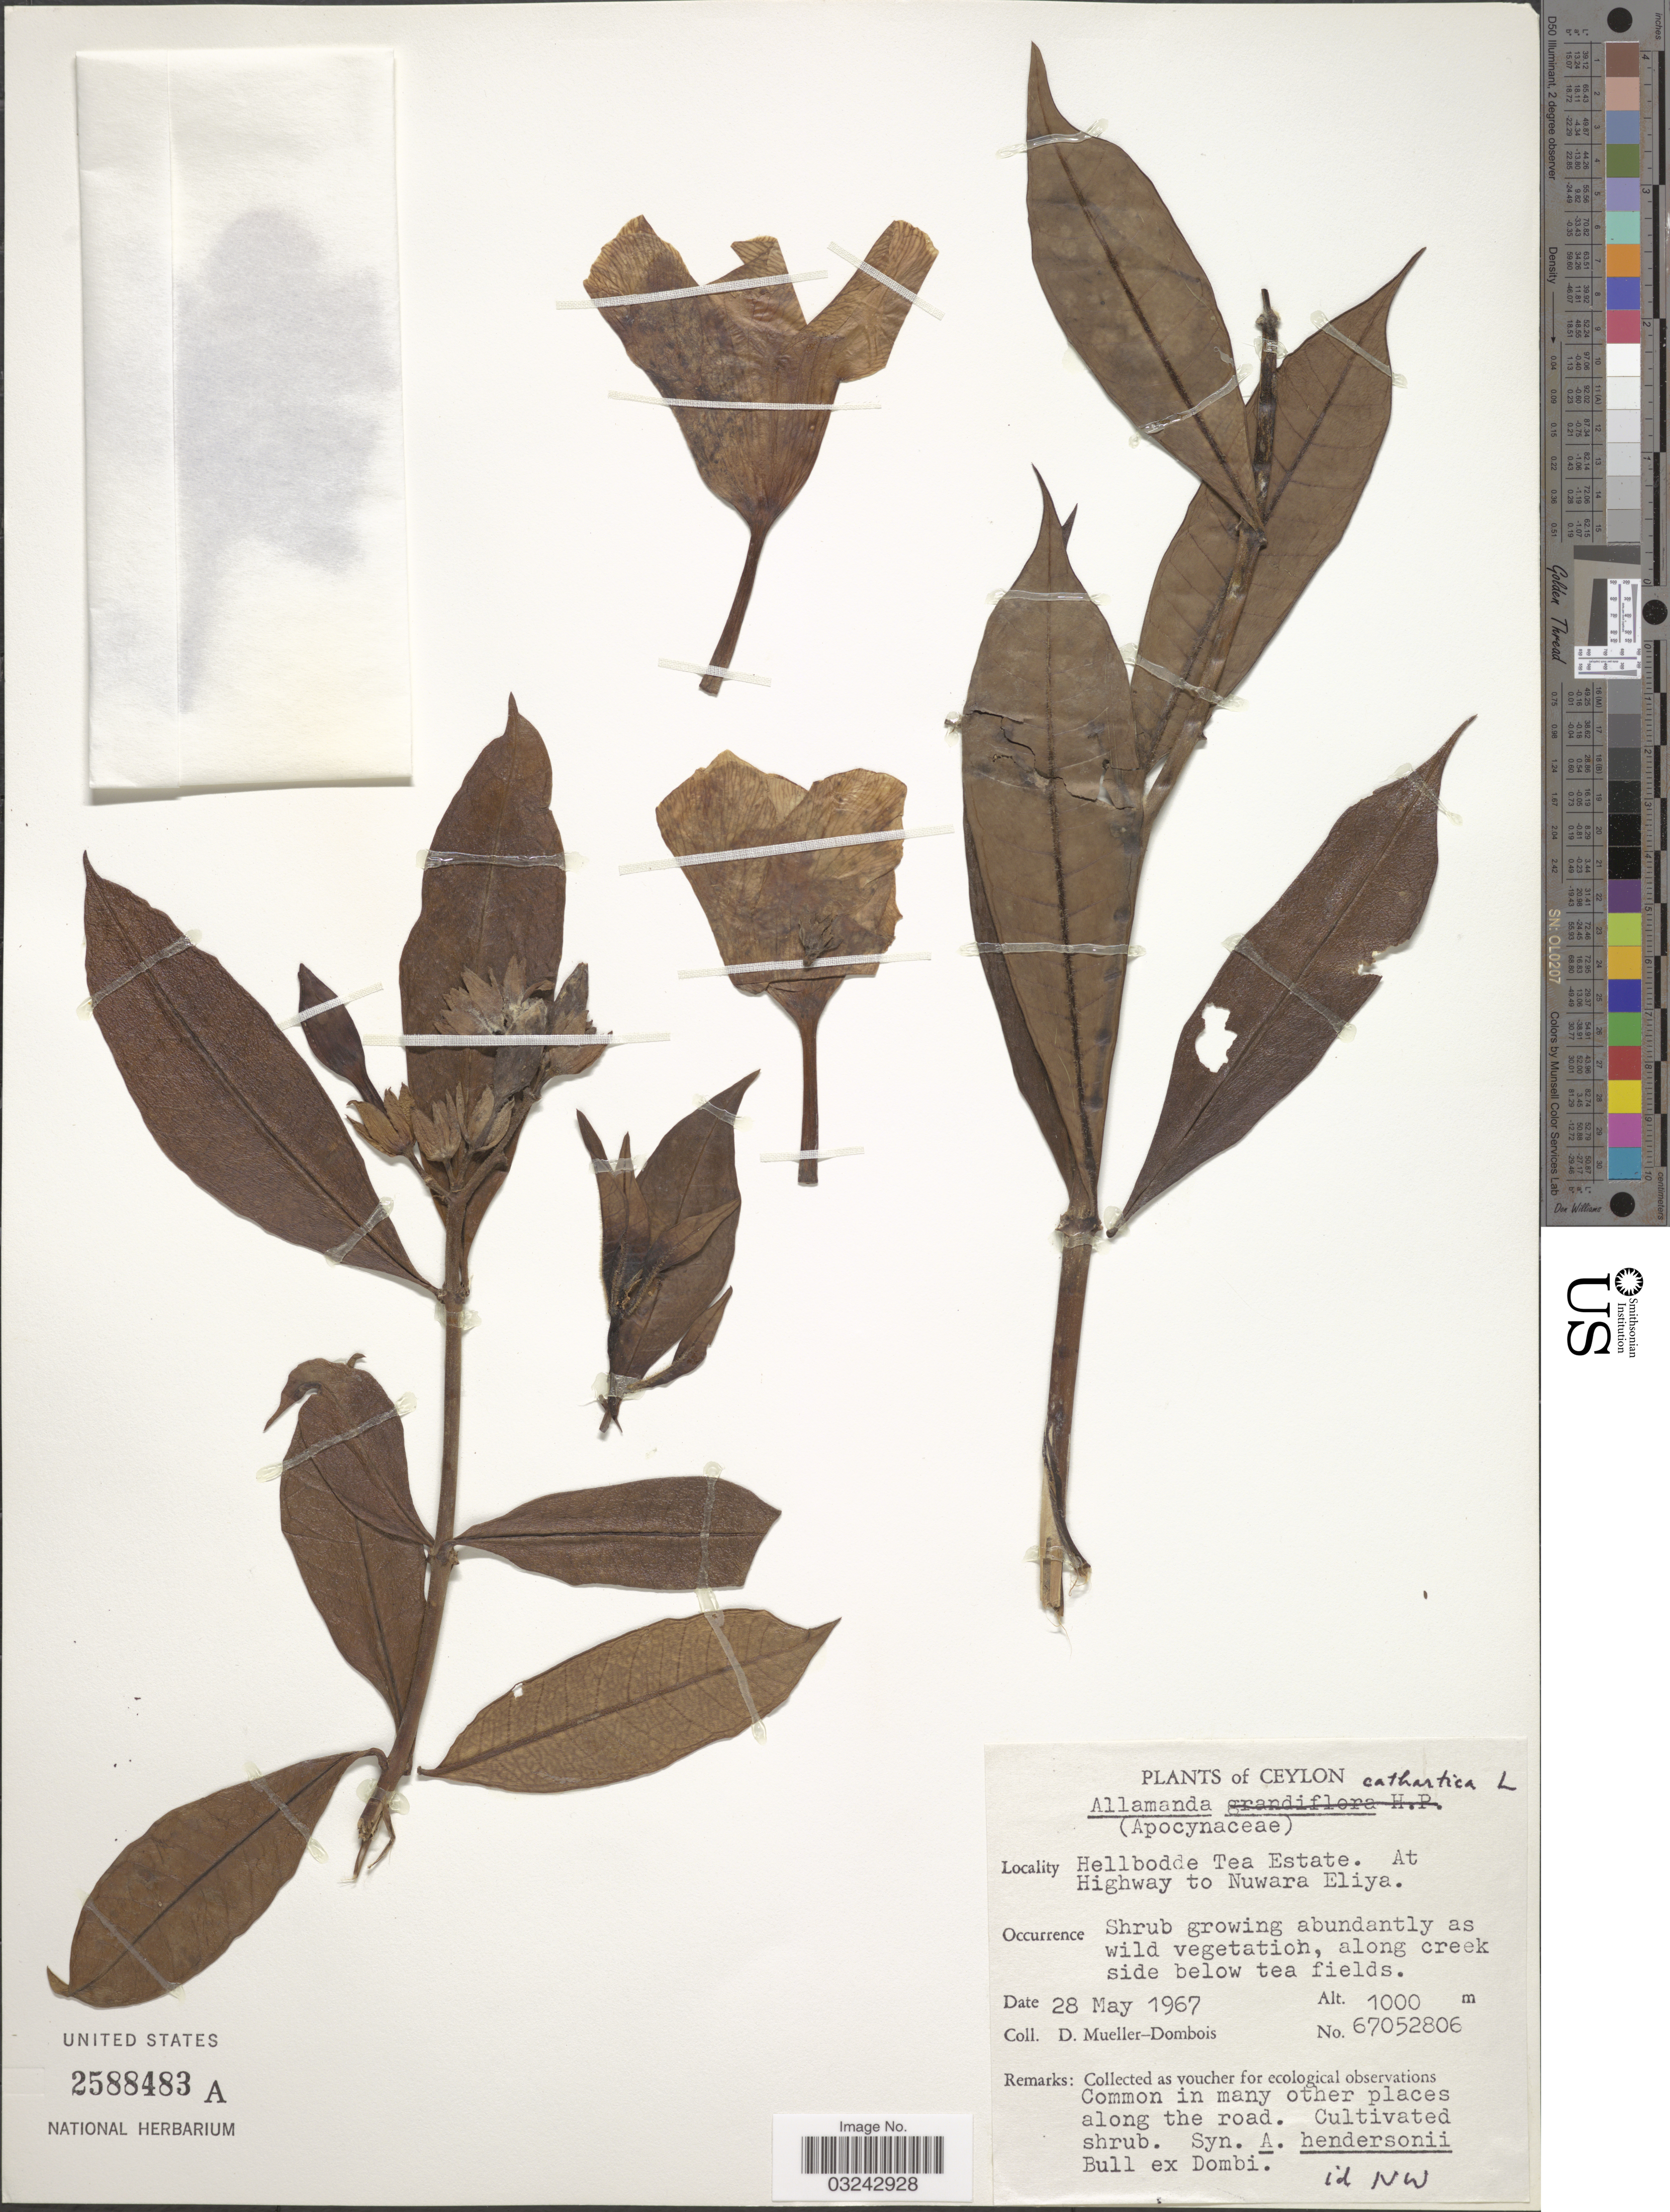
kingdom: Plantae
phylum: Tracheophyta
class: Magnoliopsida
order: Gentianales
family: Apocynaceae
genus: Allamanda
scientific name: Allamanda cathartica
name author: L.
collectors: D. Mueller-Dombois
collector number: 67052806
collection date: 1967-05-28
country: Sri Lanka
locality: Ceylon, Hellbode Tea Estate. At Highway to Nuwara Eliya.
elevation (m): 1000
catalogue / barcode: US 2588483A